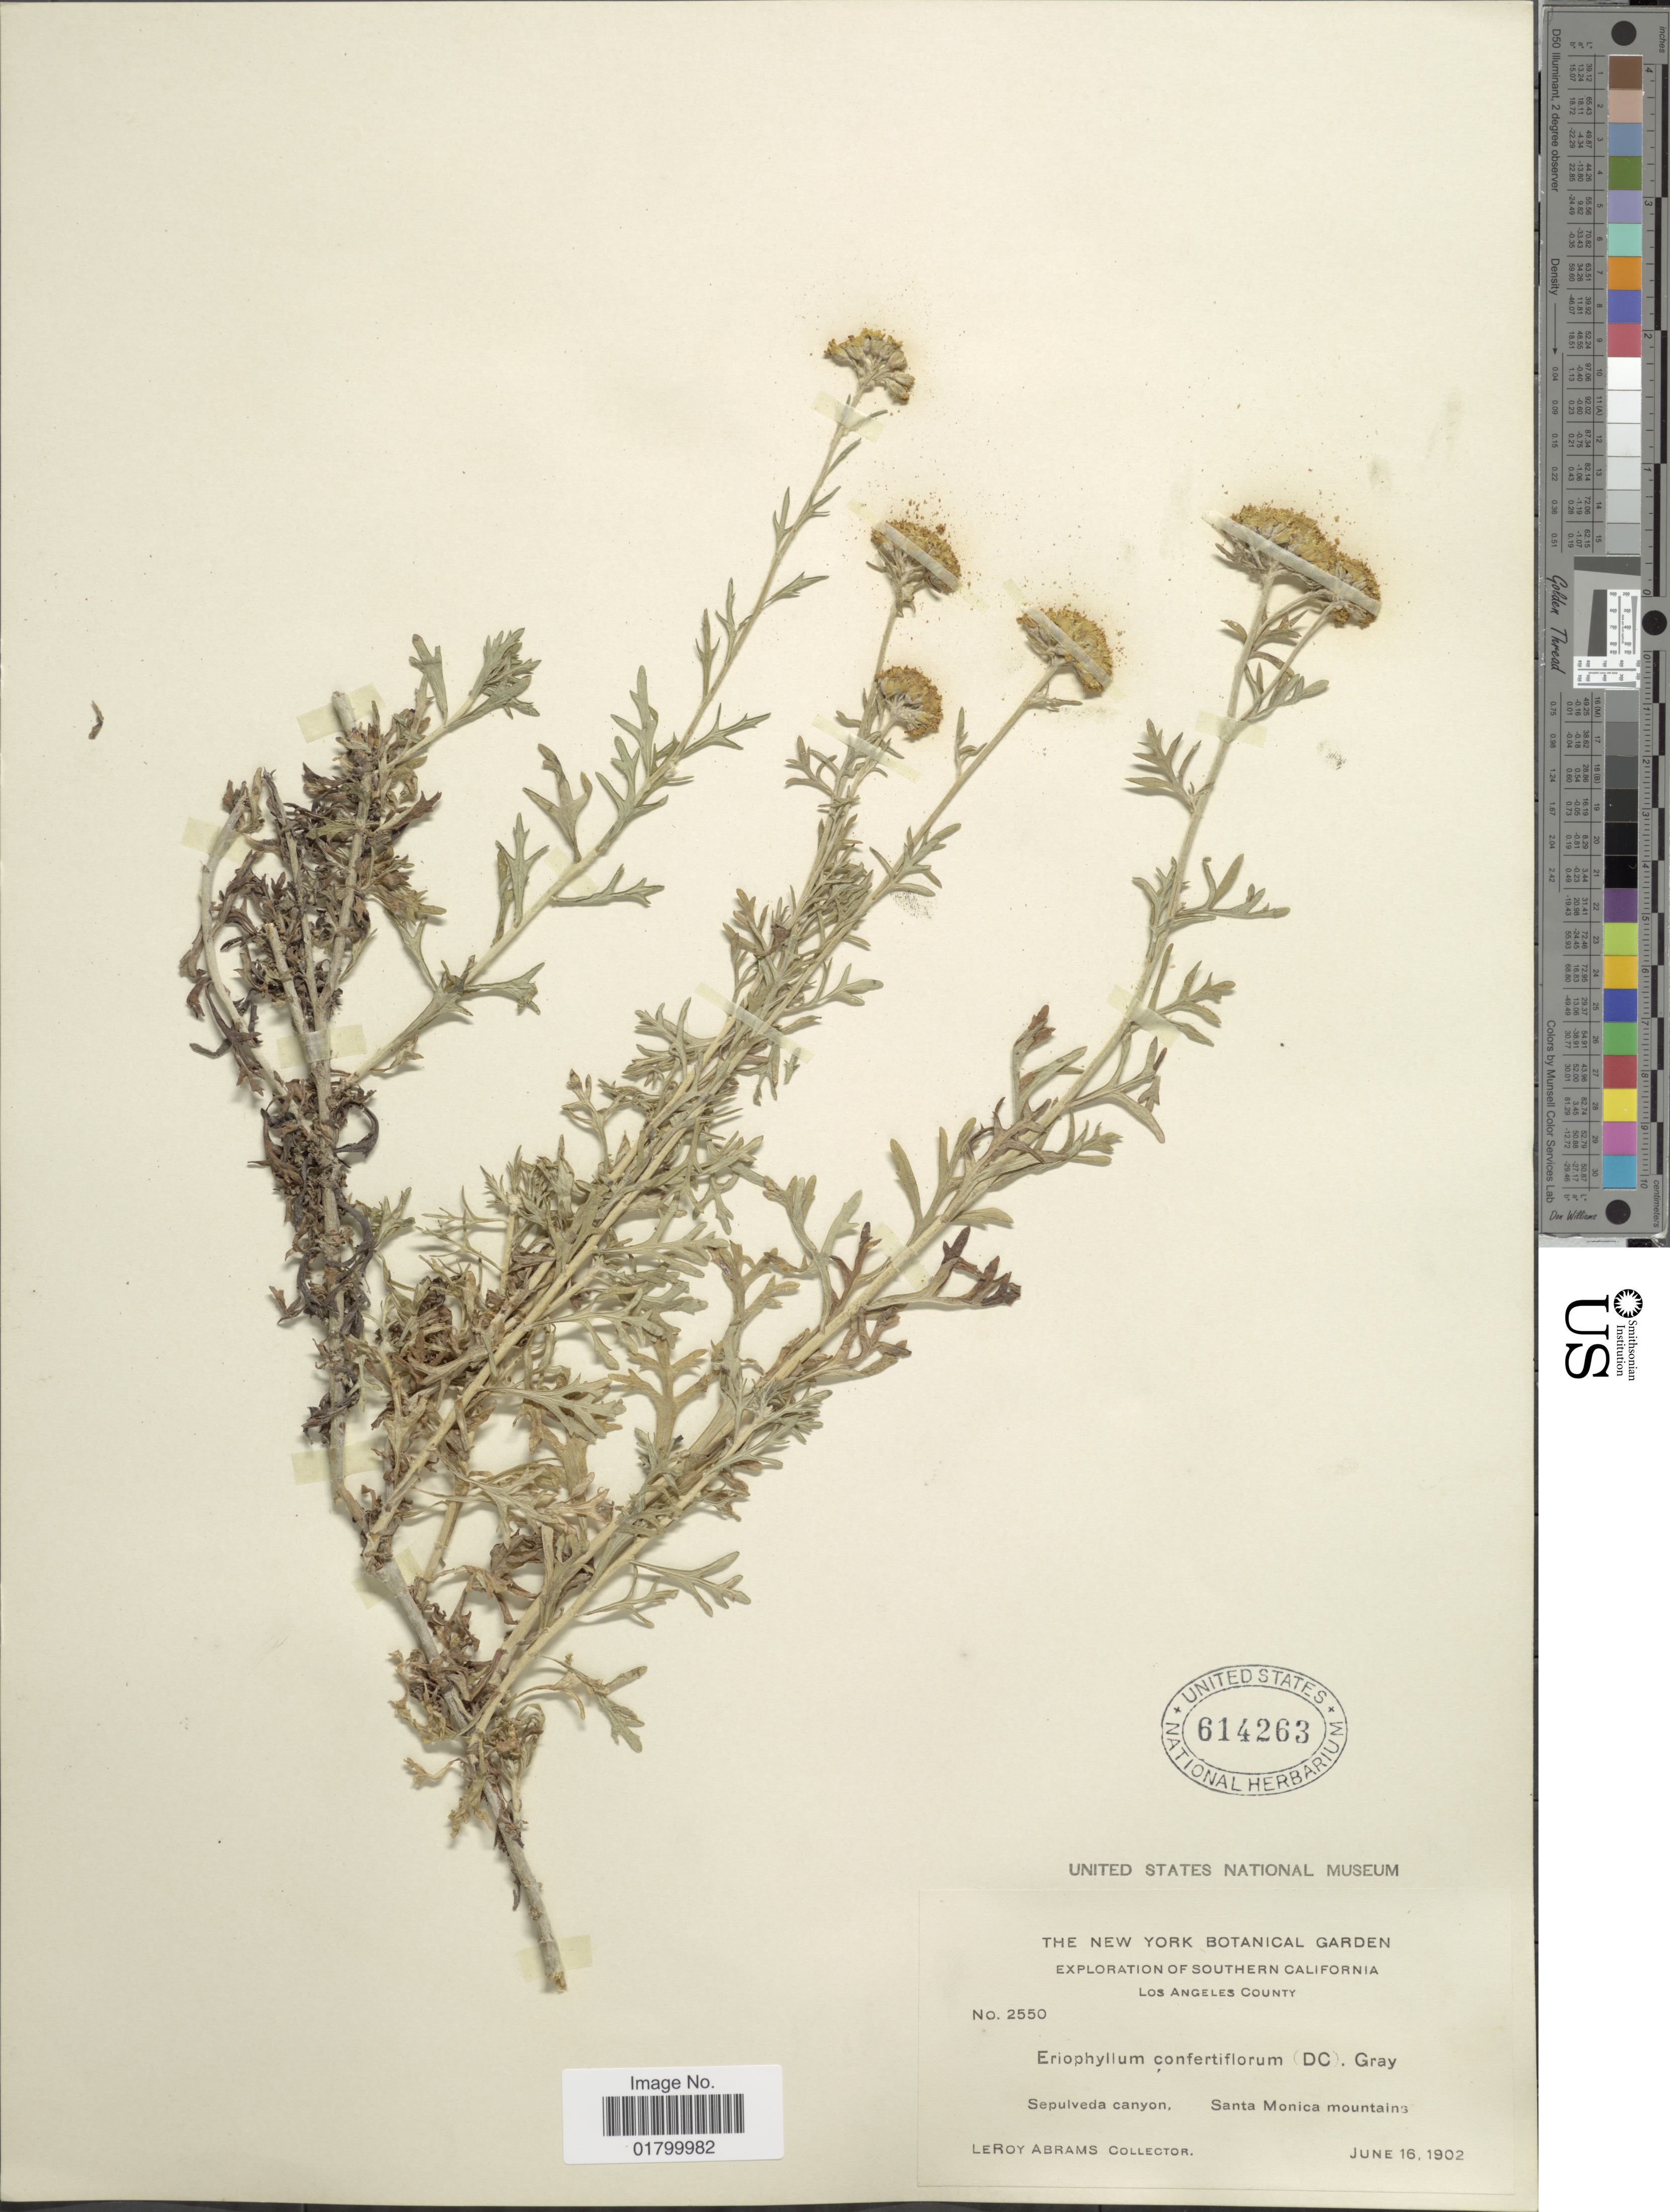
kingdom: Plantae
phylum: Tracheophyta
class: Magnoliopsida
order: Asterales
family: Asteraceae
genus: Eriophyllum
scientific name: Eriophyllum confertiflorum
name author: (DC.) A. Gray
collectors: L. Abrams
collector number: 2550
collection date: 1902-06-16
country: United States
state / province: California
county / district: Los Angeles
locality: Southern California, Los Angeles County, Sepulveda canyon, Santa Monica mountains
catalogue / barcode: US 614263